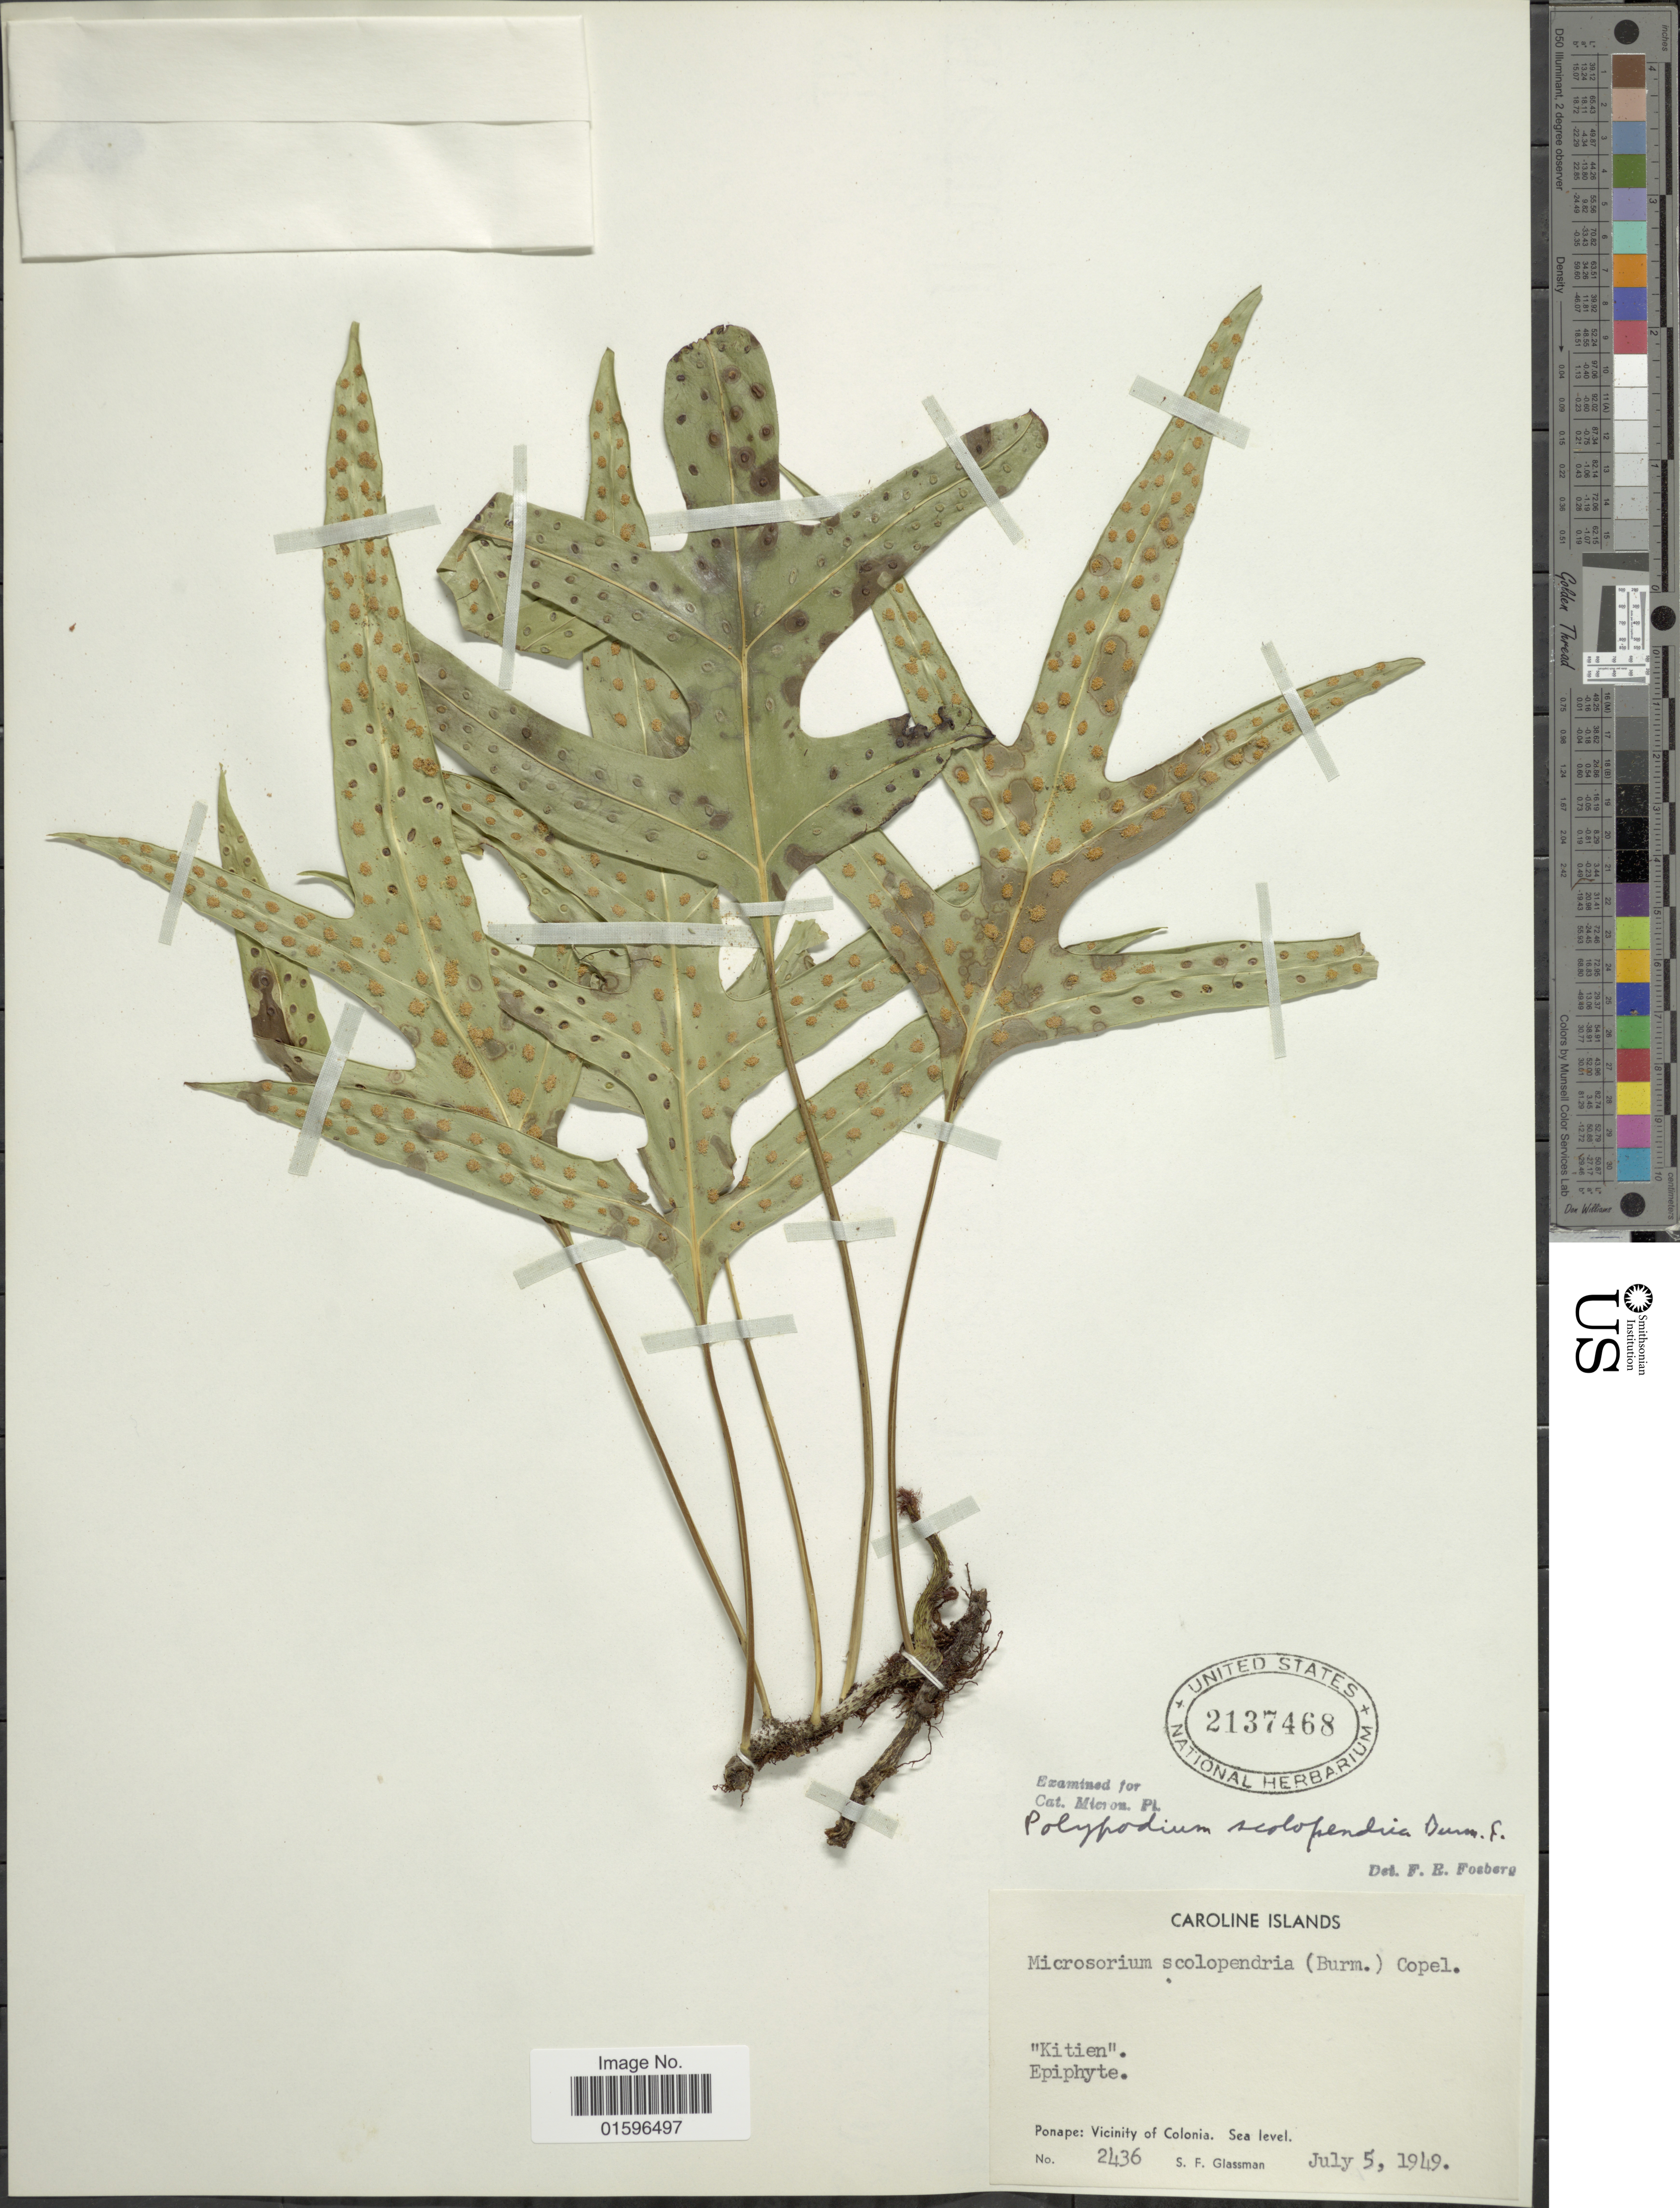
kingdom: Plantae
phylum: Tracheophyta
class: Polypodiopsida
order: Polypodiales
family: Polypodiaceae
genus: Polypodium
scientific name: Polypodium scolopendria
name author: Burm. f.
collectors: S. F. Glassman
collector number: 2436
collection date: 1949-07-05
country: Micronesia, Federated States of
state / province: Pohnpei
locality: Carolines Islands, Ponape: vicinity of Colonia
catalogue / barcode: US 2137468